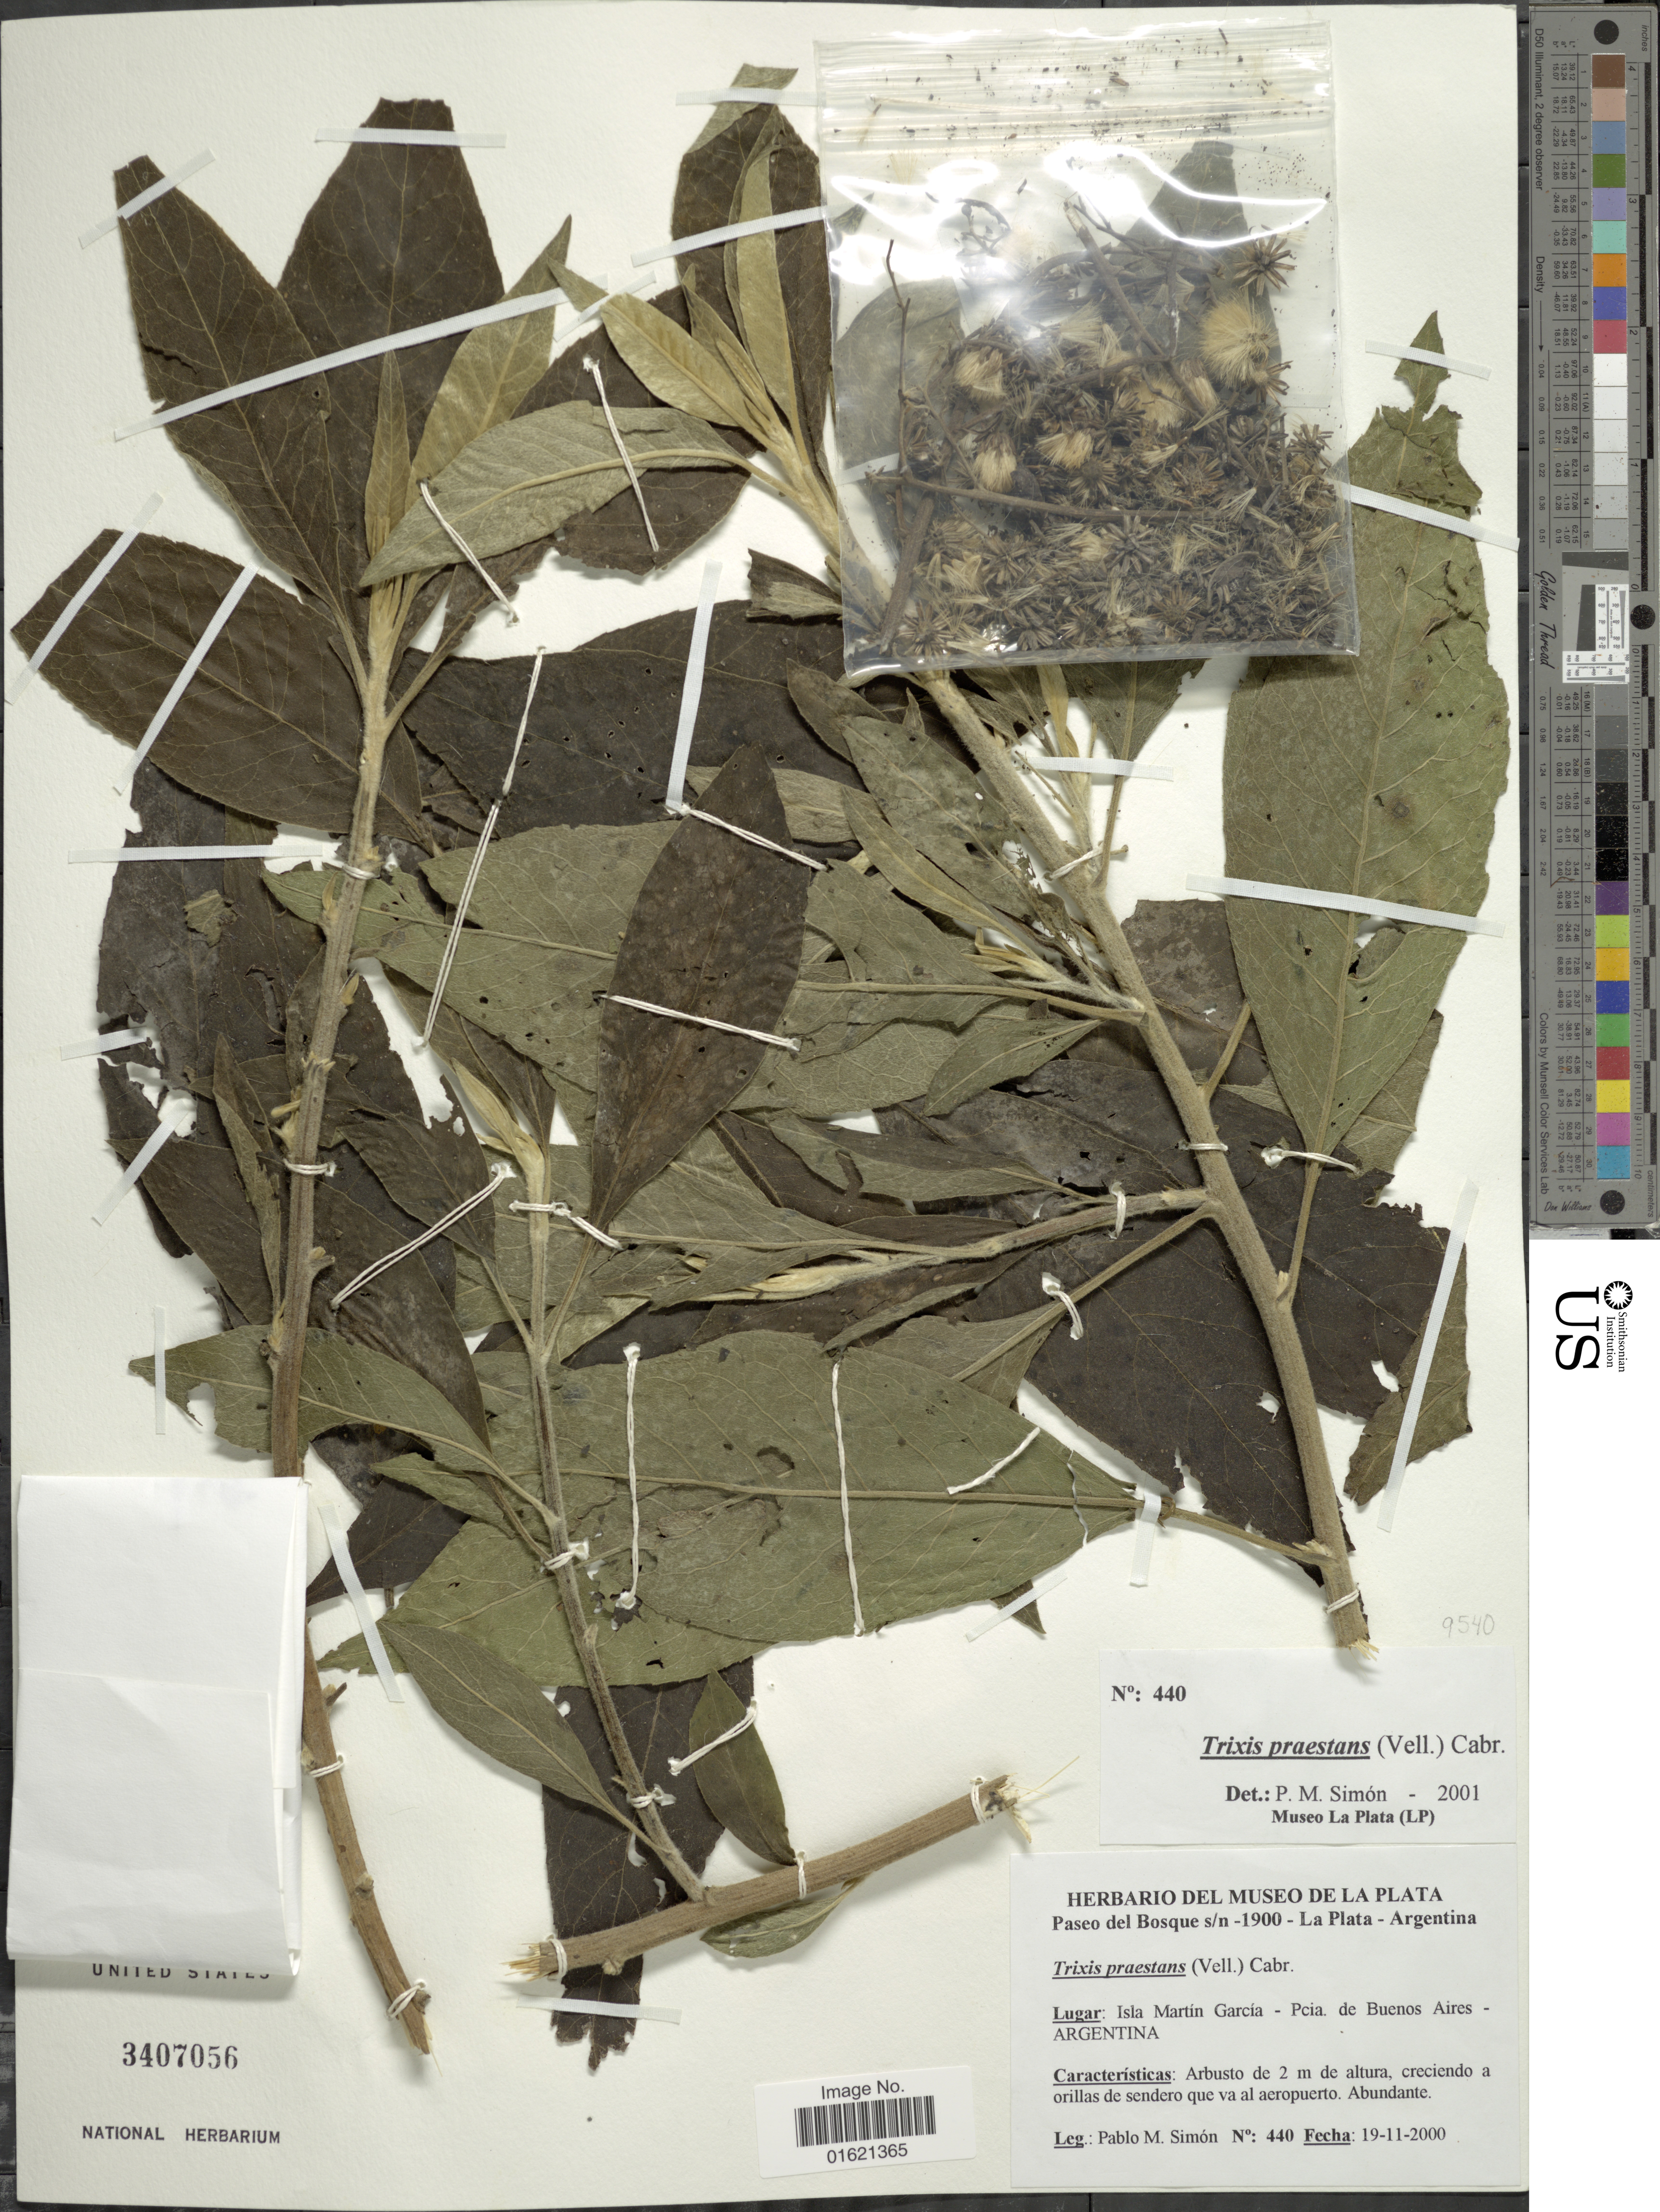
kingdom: Plantae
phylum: Tracheophyta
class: Magnoliopsida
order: Asterales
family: Asteraceae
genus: Trixis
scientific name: Trixis praestans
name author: (Vell.) Cabrera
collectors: P. M. Simón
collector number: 440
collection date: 2000-11-19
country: Argentina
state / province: Buenos Aires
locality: Lugar: Isla Martin Garcia, Pcia, de Buenos Aires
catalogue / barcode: US 3407056